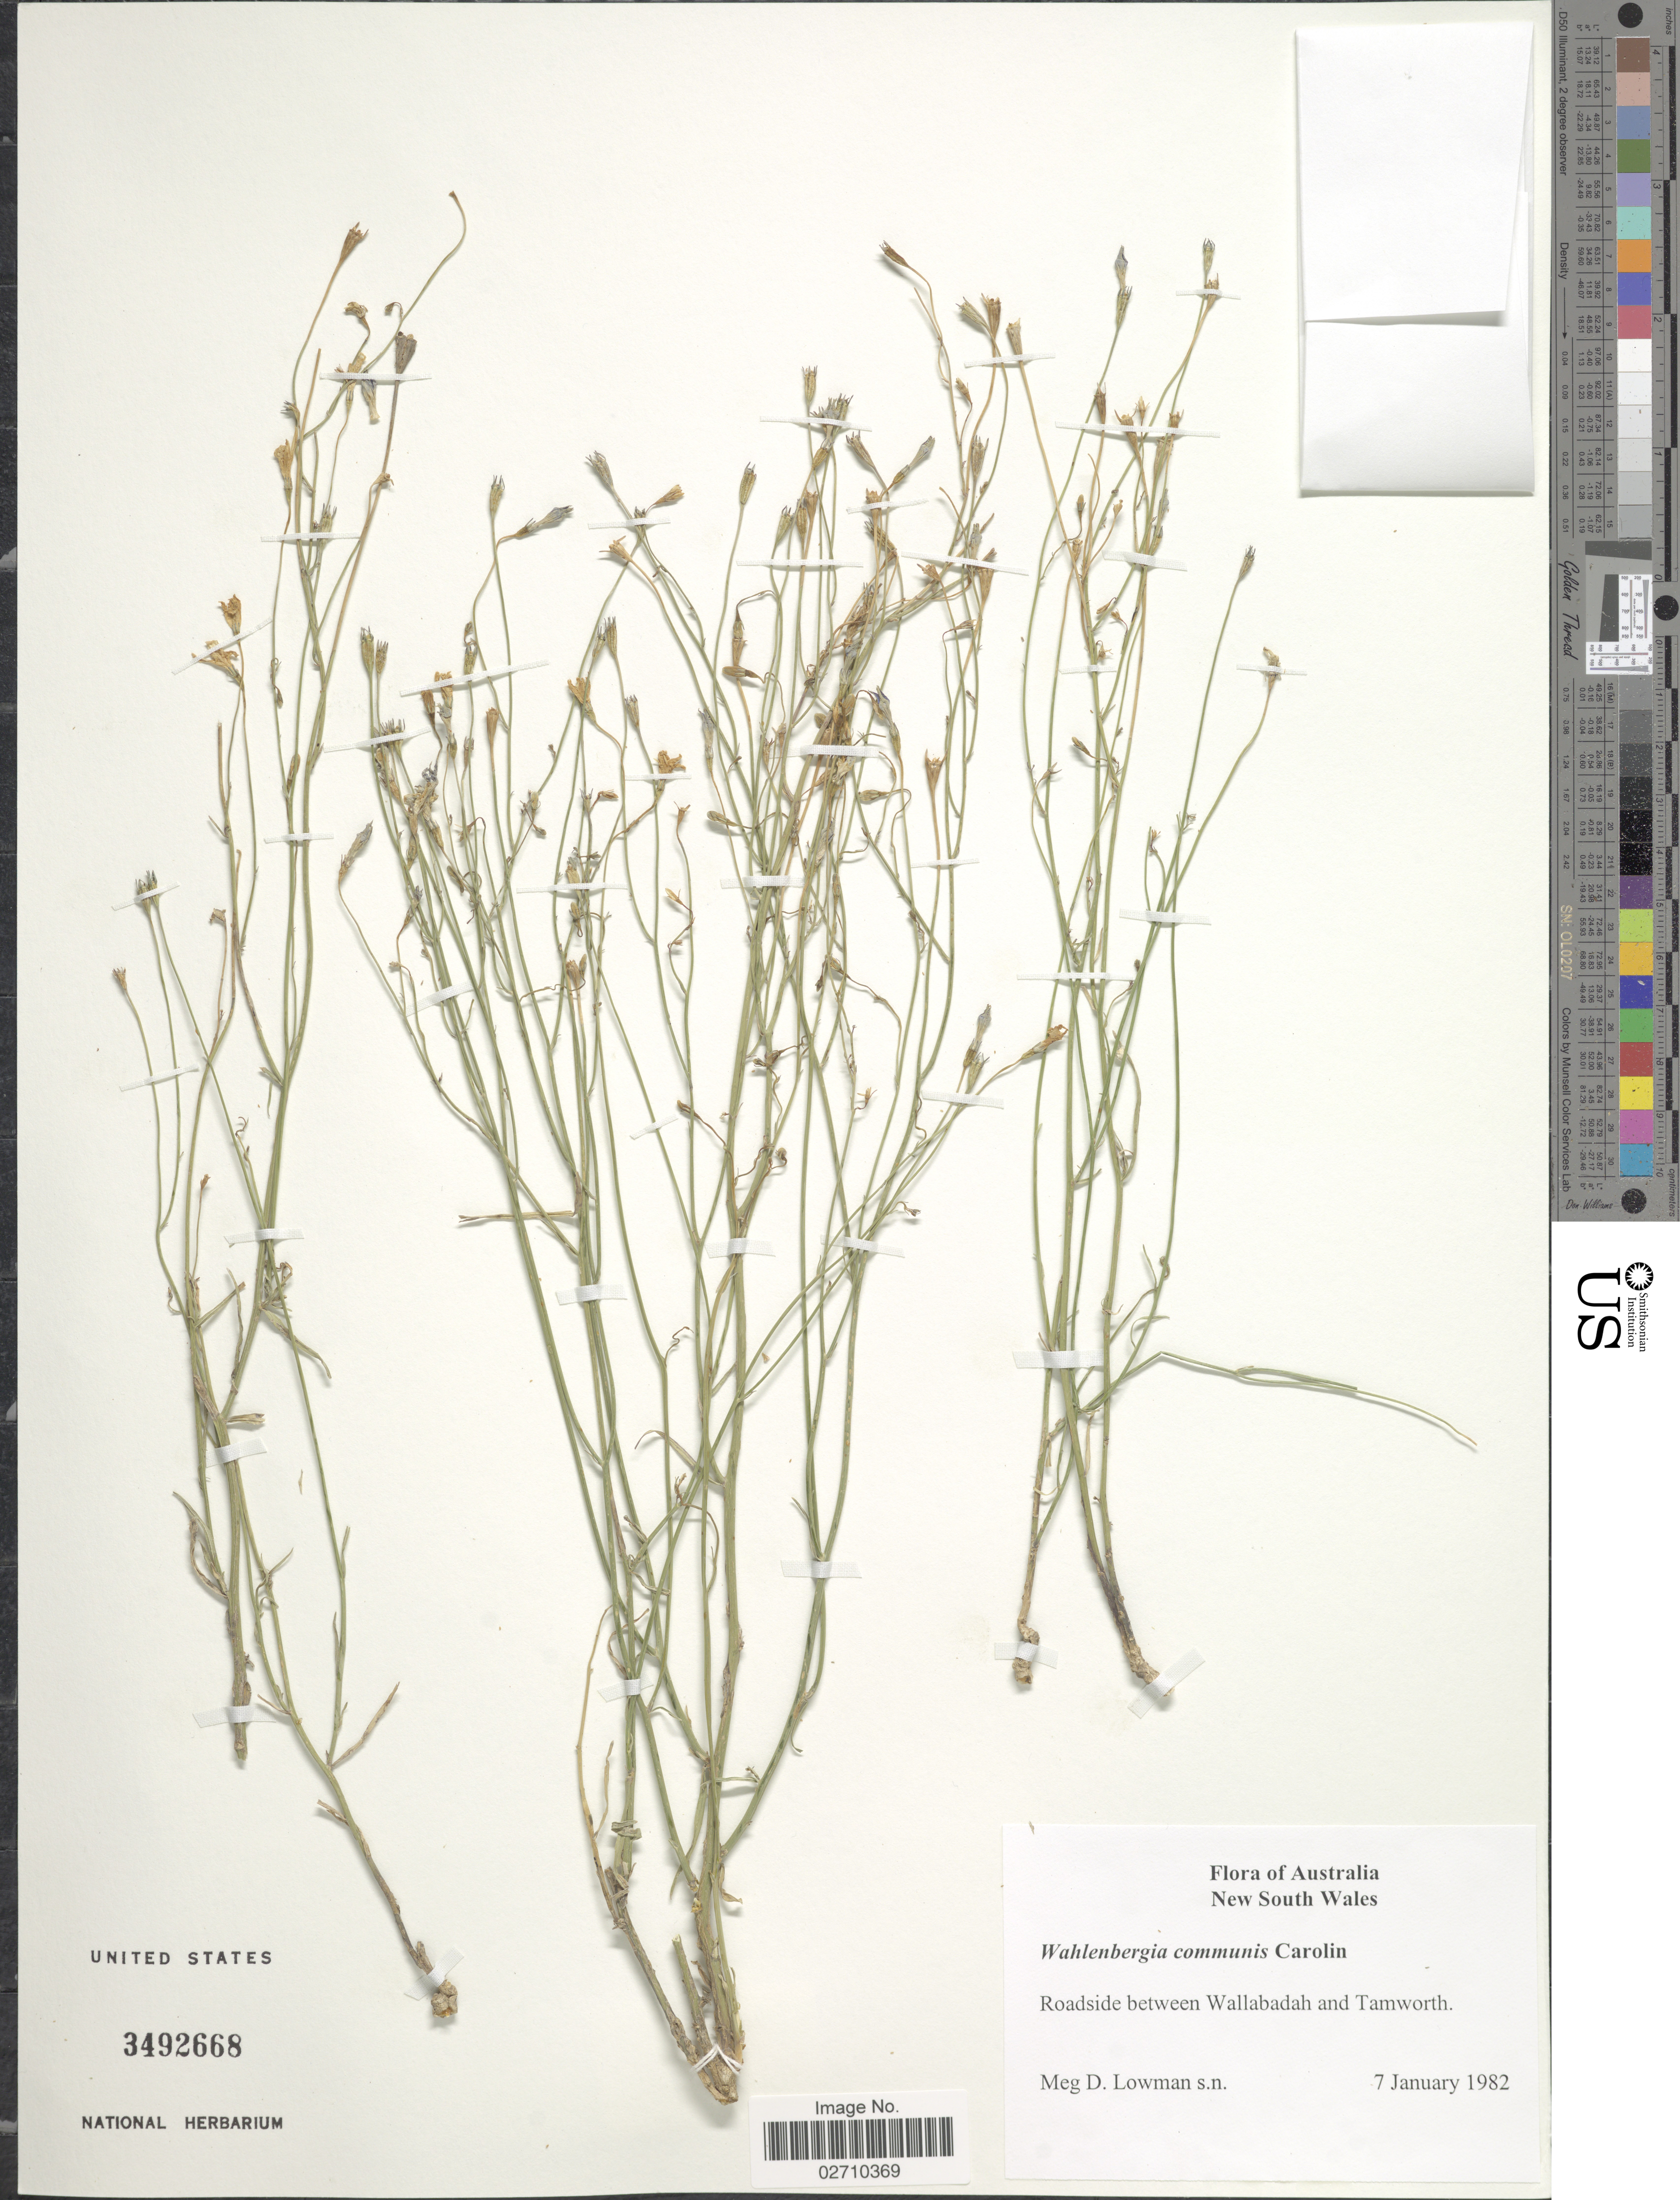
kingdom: Plantae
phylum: Tracheophyta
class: Magnoliopsida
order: Asterales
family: Campanulaceae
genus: Wahlenbergia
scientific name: Wahlenbergia communis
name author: Carolin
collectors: M. Lowman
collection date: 1982-01-07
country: Australia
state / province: New South Wales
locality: Roadside between Wallabadah and Tamworth.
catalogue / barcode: US 3492668